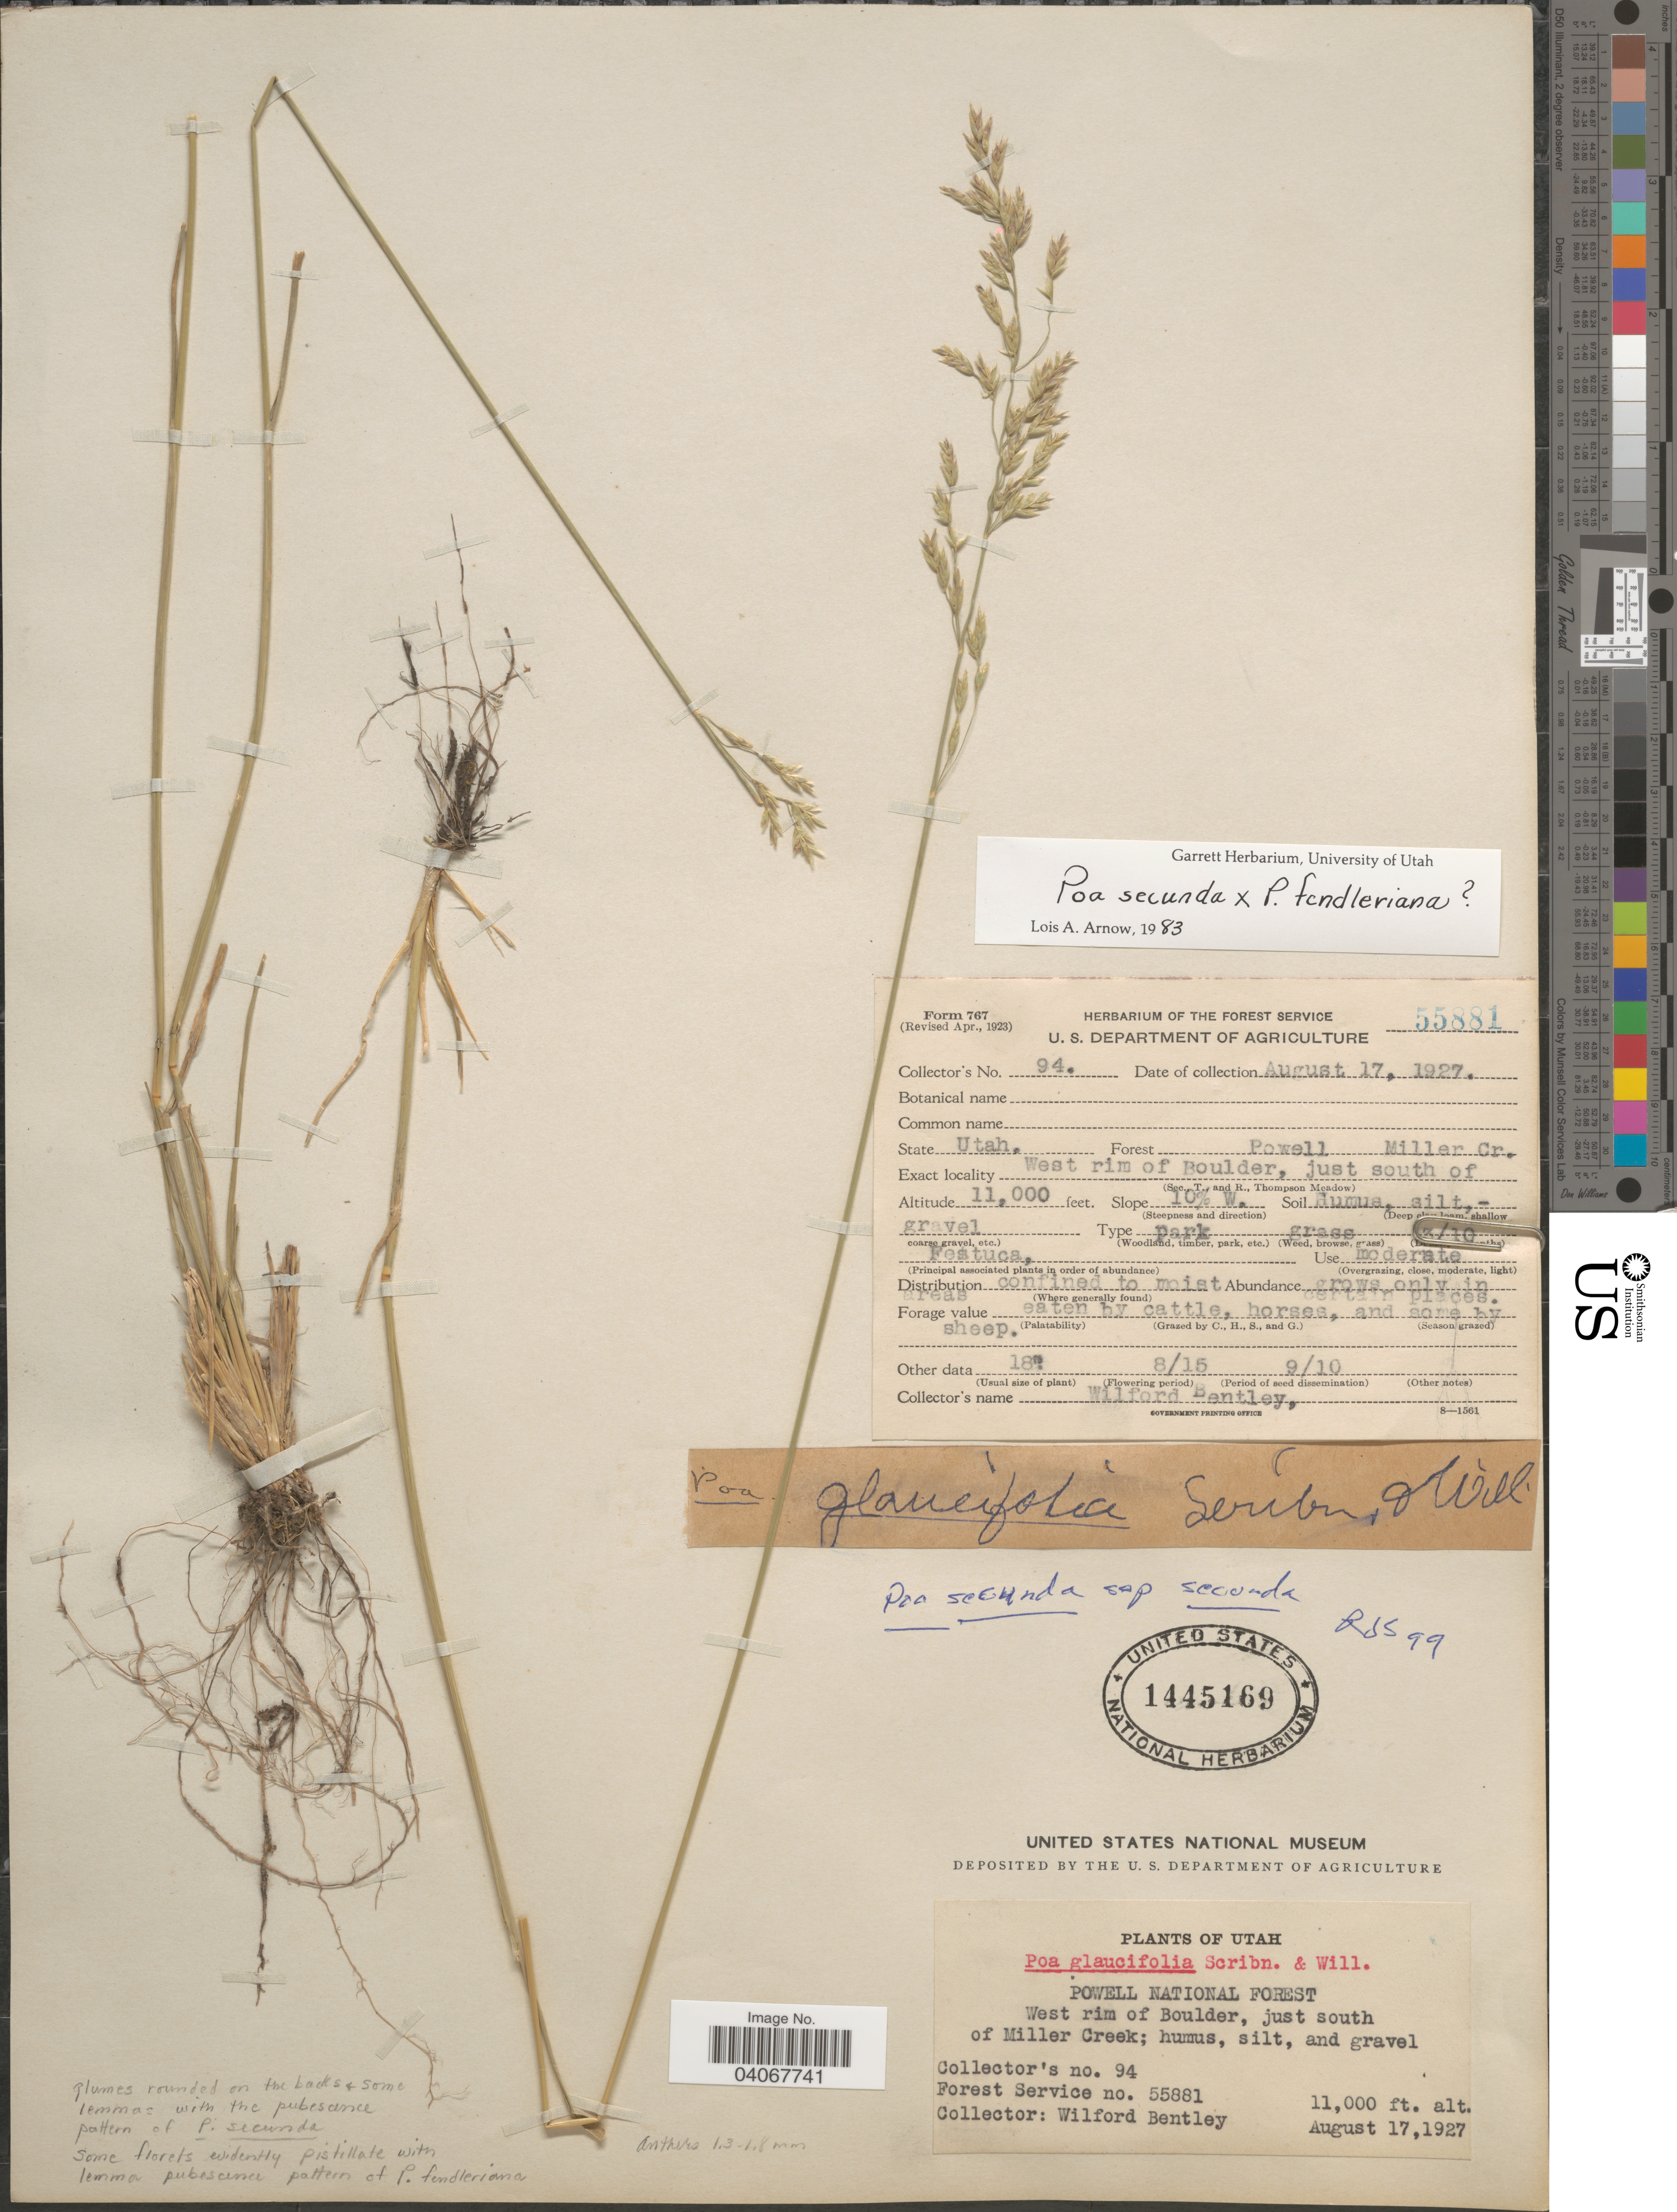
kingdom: Plantae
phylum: Tracheophyta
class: Liliopsida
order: Poales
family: Poaceae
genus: Poa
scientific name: Poa secunda subsp. secunda var. secunda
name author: J. Presl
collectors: W. Bentley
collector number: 94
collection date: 1927-08-17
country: United States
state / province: Utah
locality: Powell National Forest. West rim of Boulder, just south of Miller Creek.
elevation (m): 3353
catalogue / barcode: US 1445169